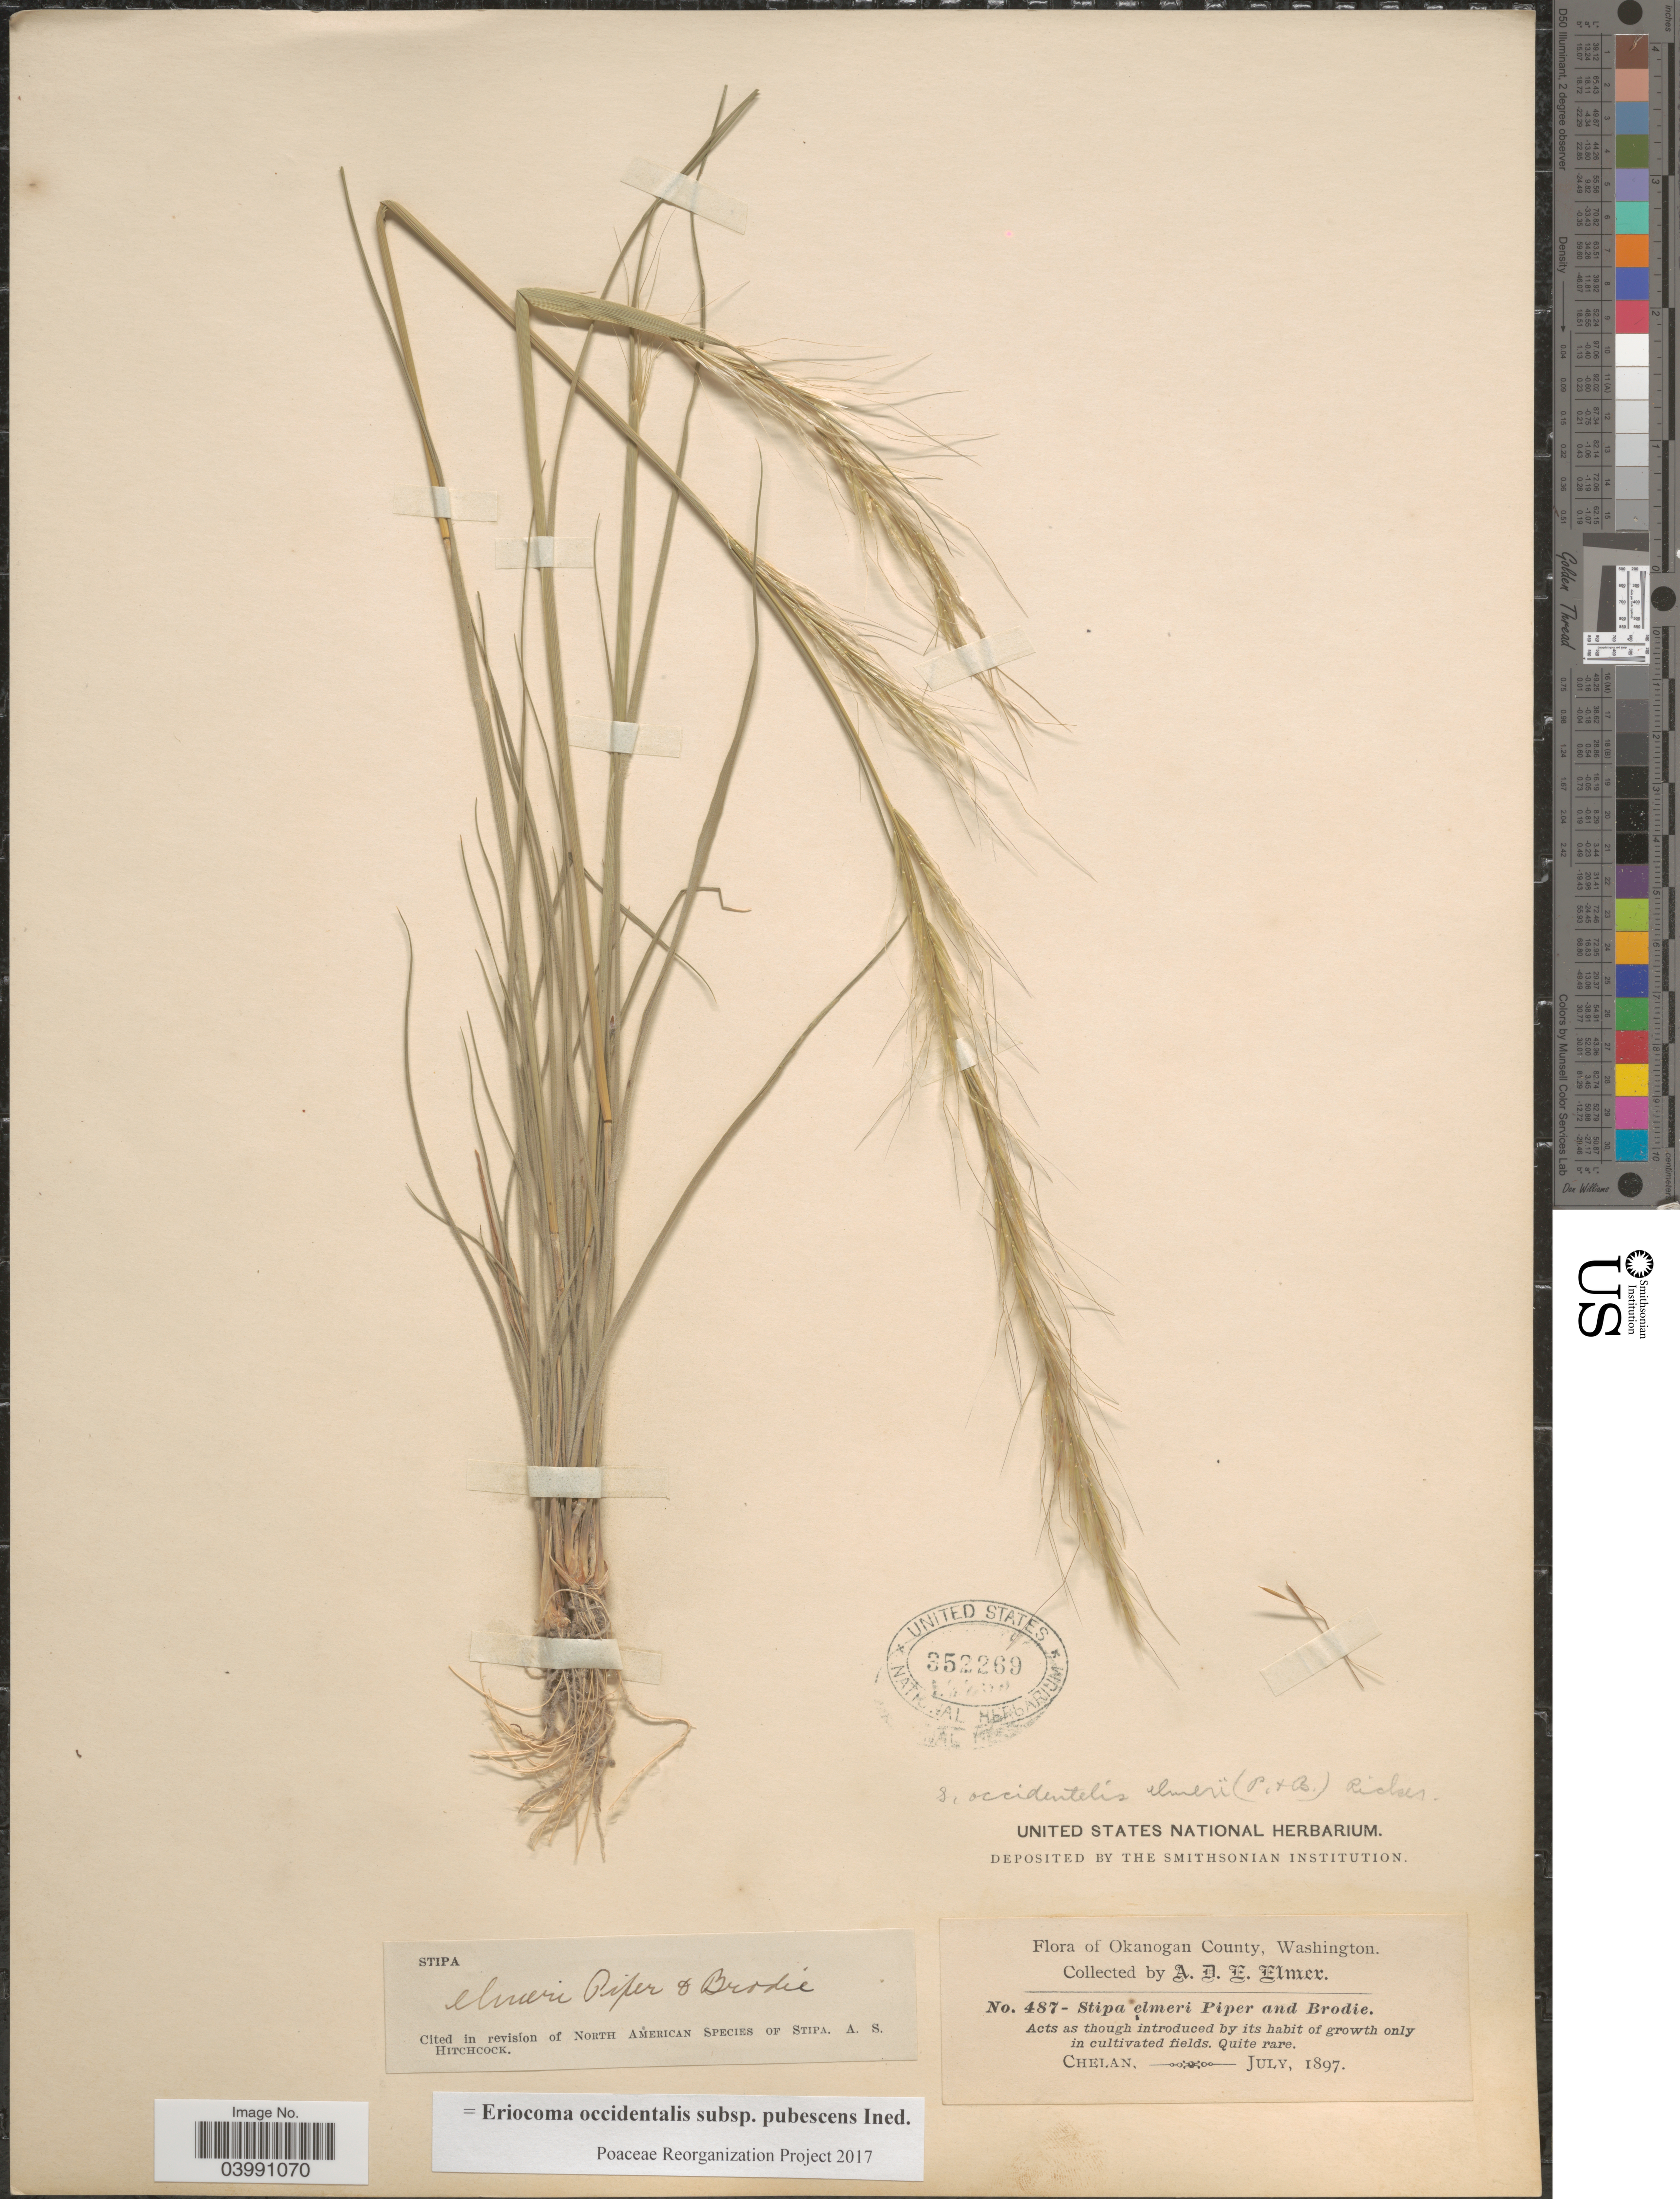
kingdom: Plantae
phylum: Tracheophyta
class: Liliopsida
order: Poales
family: Poaceae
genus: Eriocoma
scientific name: Eriocoma occidentalis subsp. pubescens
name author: (Vasey) Romasch.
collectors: A. D. E. Elmer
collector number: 487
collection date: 1897-07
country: United States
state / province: Washington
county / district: Chelan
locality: Chelan.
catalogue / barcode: US 352269